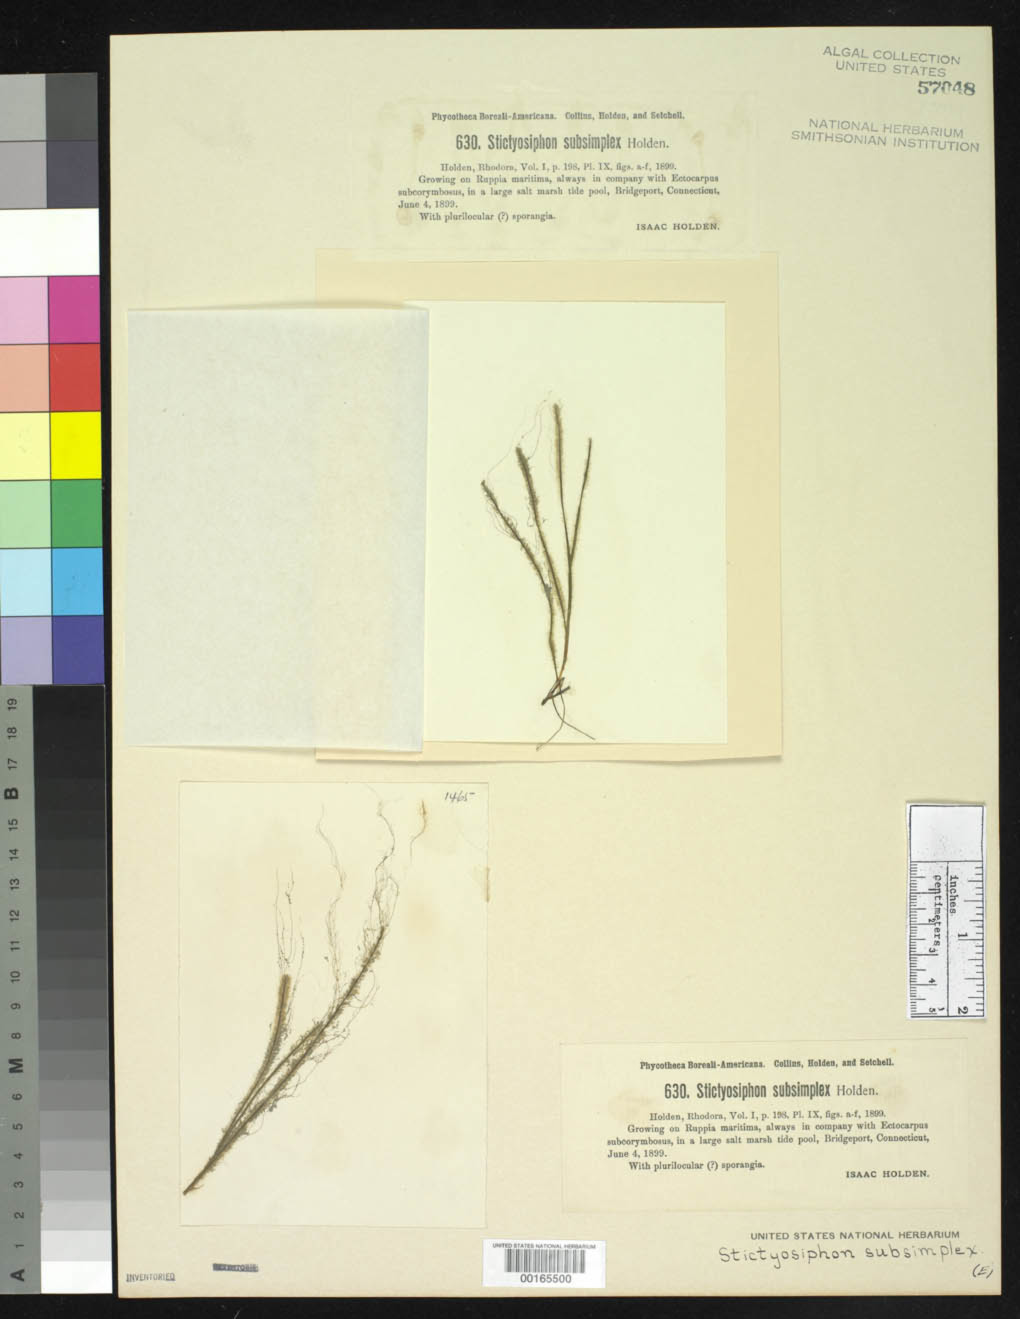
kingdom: Chromista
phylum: Ochrophyta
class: Phaeophyceae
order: Ectocarpales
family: Chordariaceae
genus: Stictyosiphon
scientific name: Stictyosiphon subsimplex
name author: I. Holden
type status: Isotype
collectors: I. Holden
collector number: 1465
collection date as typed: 04 Jun 1899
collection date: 1899-06-04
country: United States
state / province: Connecticut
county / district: Fairfield County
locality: Bridgeport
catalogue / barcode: US 57048